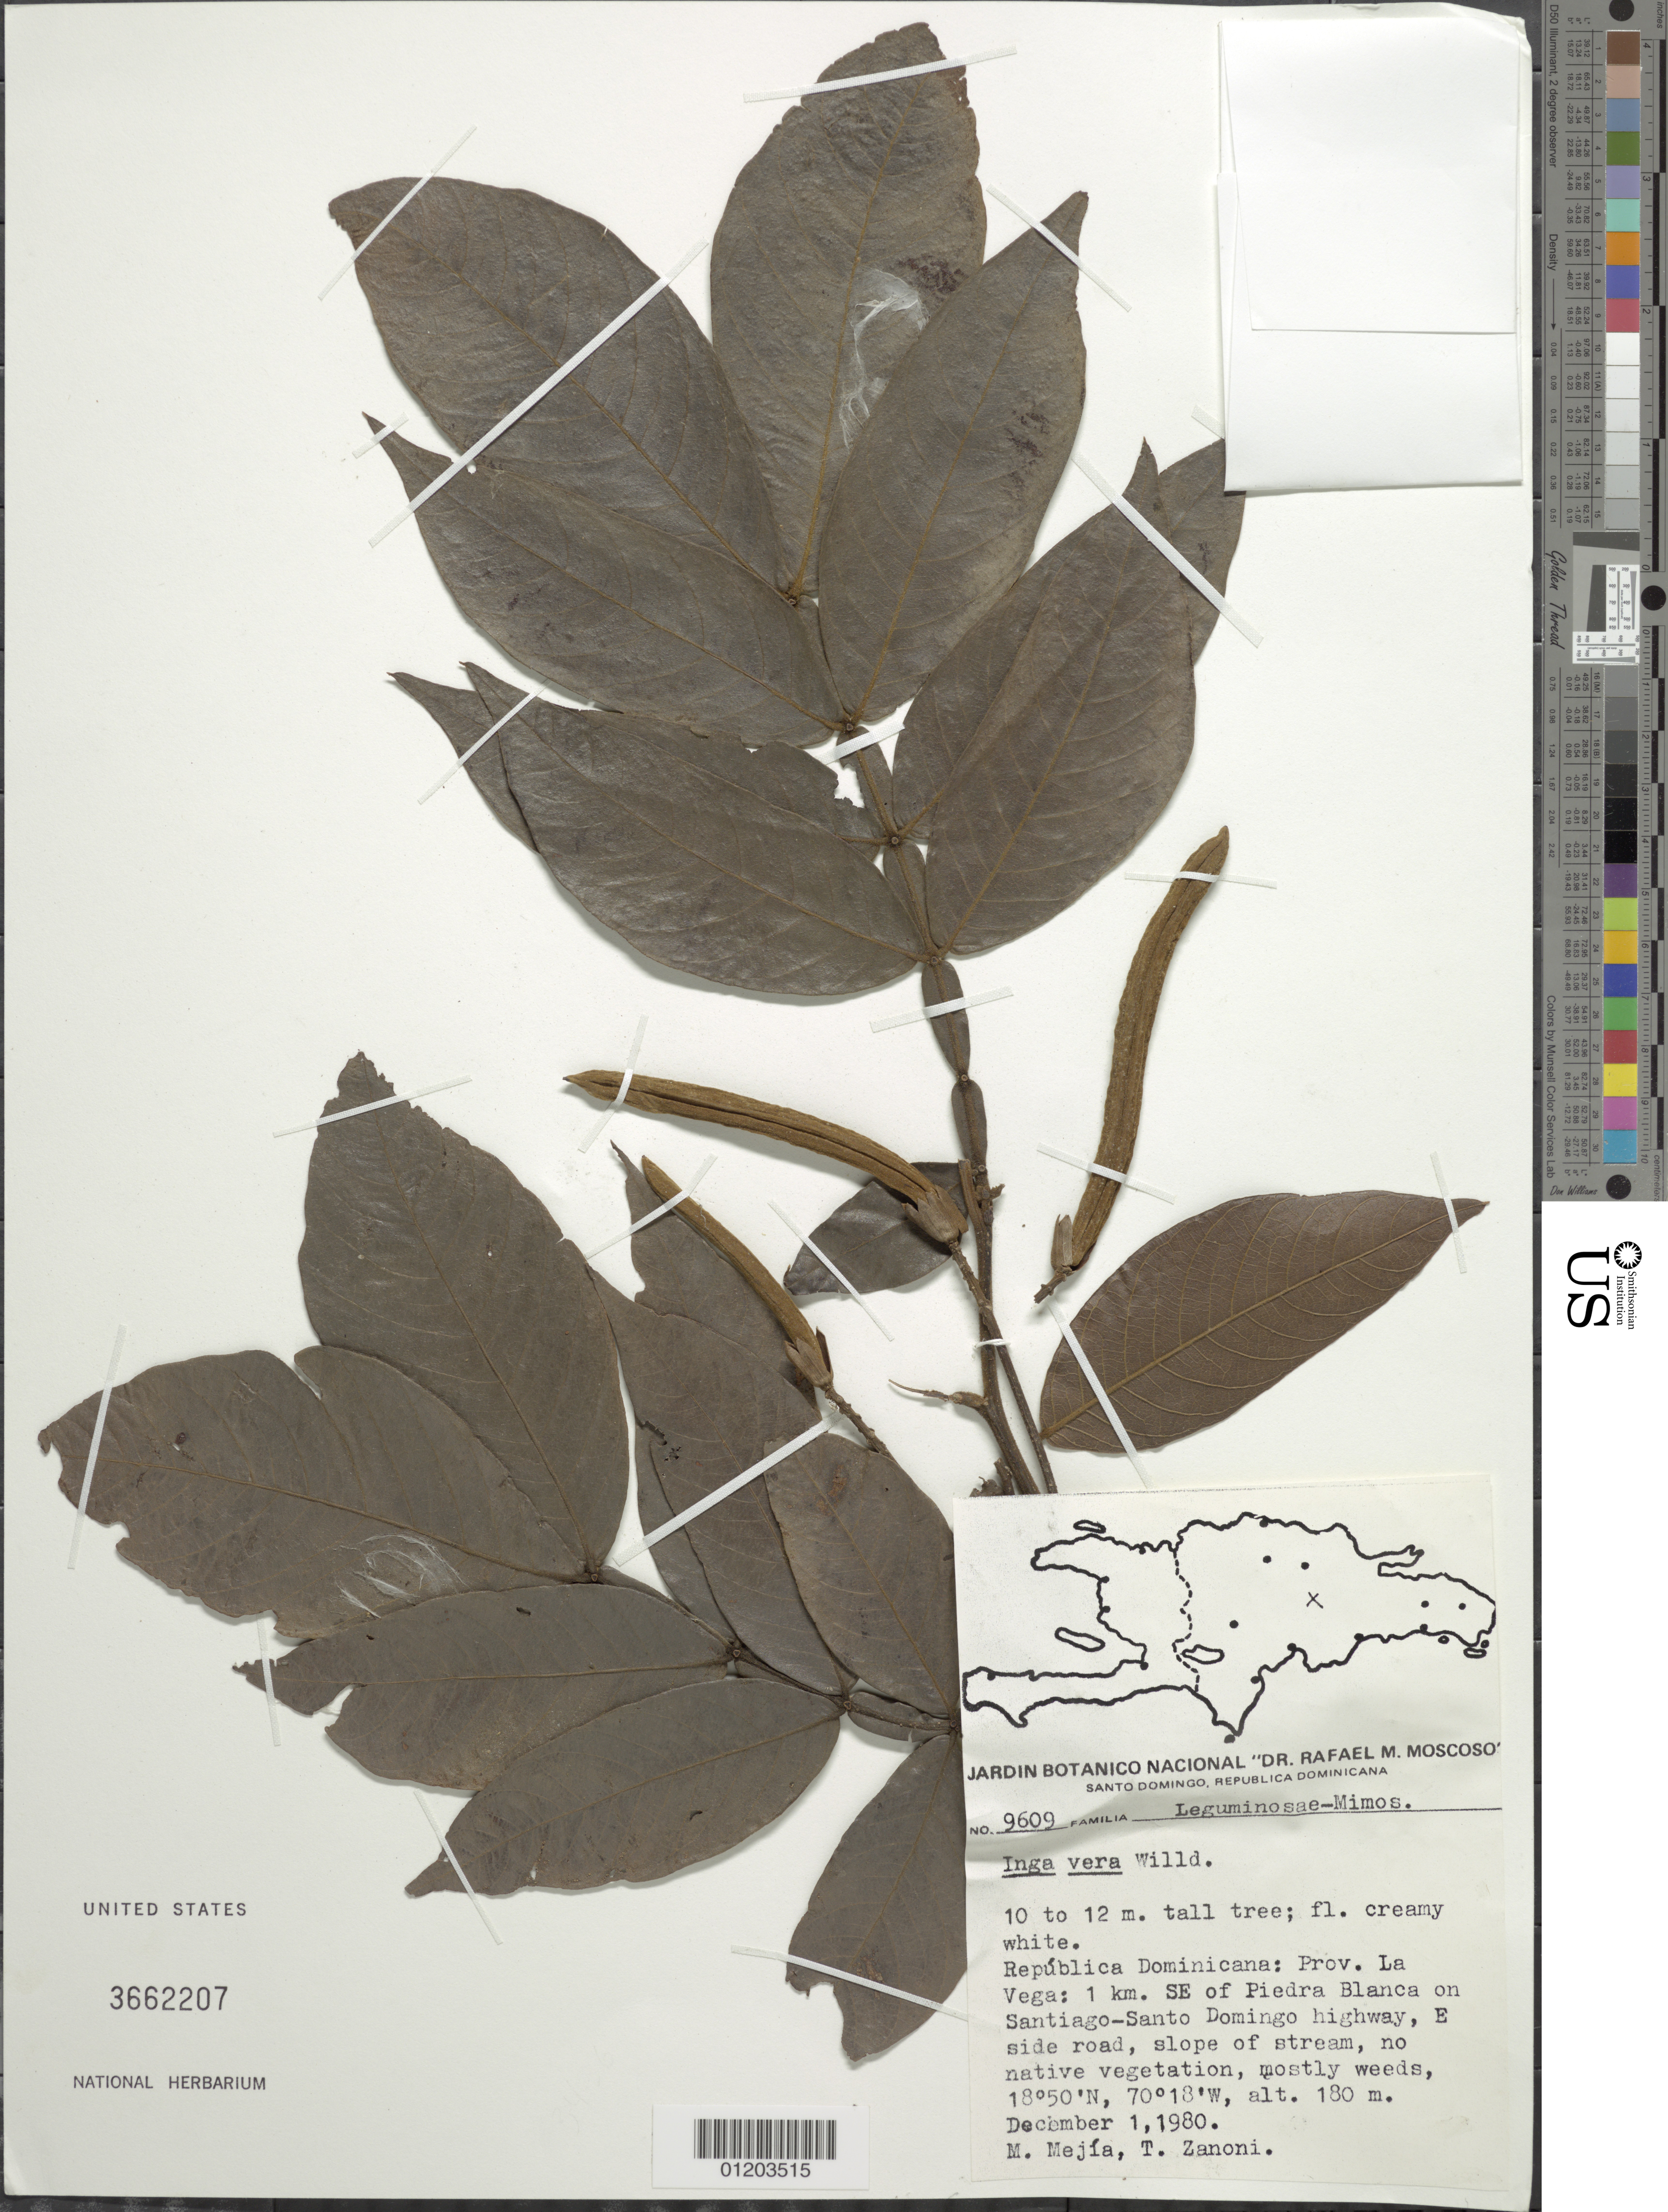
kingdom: Plantae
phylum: Tracheophyta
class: Magnoliopsida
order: Fabales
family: Fabaceae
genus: Inga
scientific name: Inga vera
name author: Willd.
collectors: M. Mejia & T. A. Zanoni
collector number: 9609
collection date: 1980-12-01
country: Dominican Republic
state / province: La Vega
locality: Piedra Blanca, 1 km SE; on Santiago-Santo Domingo highway, E side of road.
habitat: Slope of stream, no native vegetation, mostly weeds.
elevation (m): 180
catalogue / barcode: US 3662207